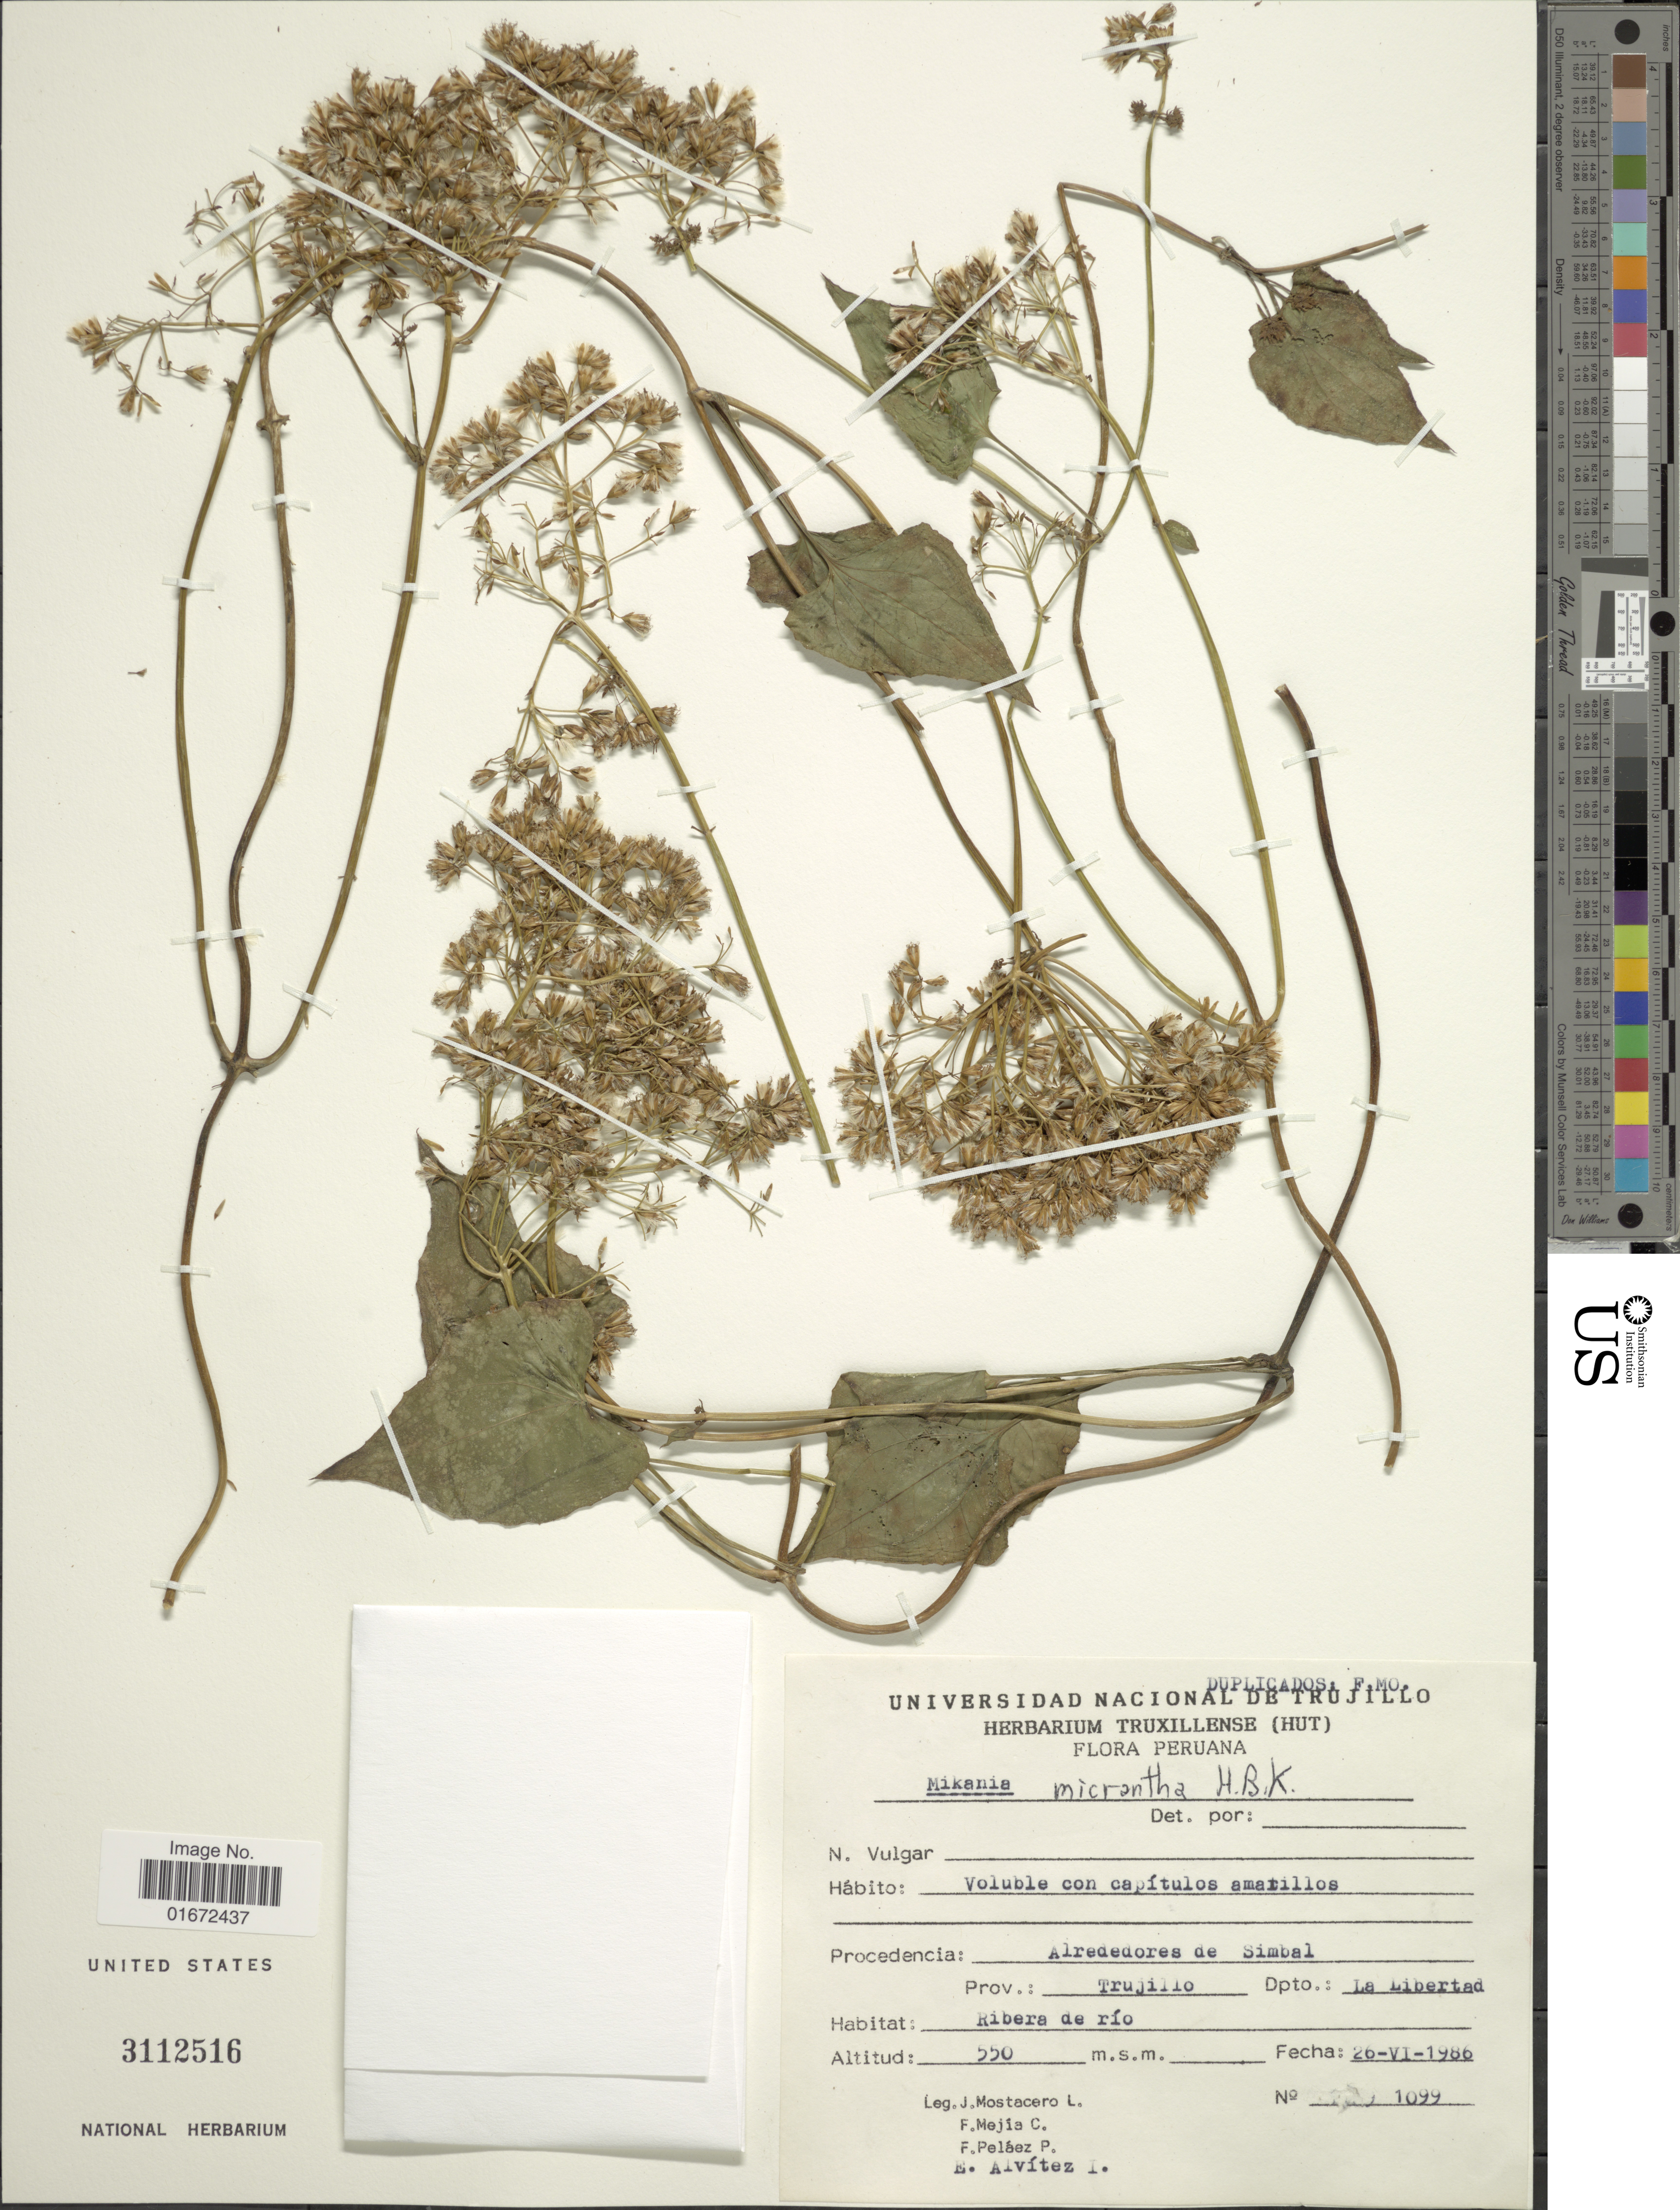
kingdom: Plantae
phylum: Tracheophyta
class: Magnoliopsida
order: Asterales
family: Asteraceae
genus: Mikania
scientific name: Mikania micrantha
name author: Kunth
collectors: J. Mostacero L., F. Mejia C., F. Pelaez P. & E. Alvitez I.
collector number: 1099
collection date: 1986-06-26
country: Peru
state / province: La Libertad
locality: Alrededores de Simbal. Prov.: Trujillo. Dpto.: La Libertad. Ribera de río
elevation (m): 550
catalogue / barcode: US 3112516